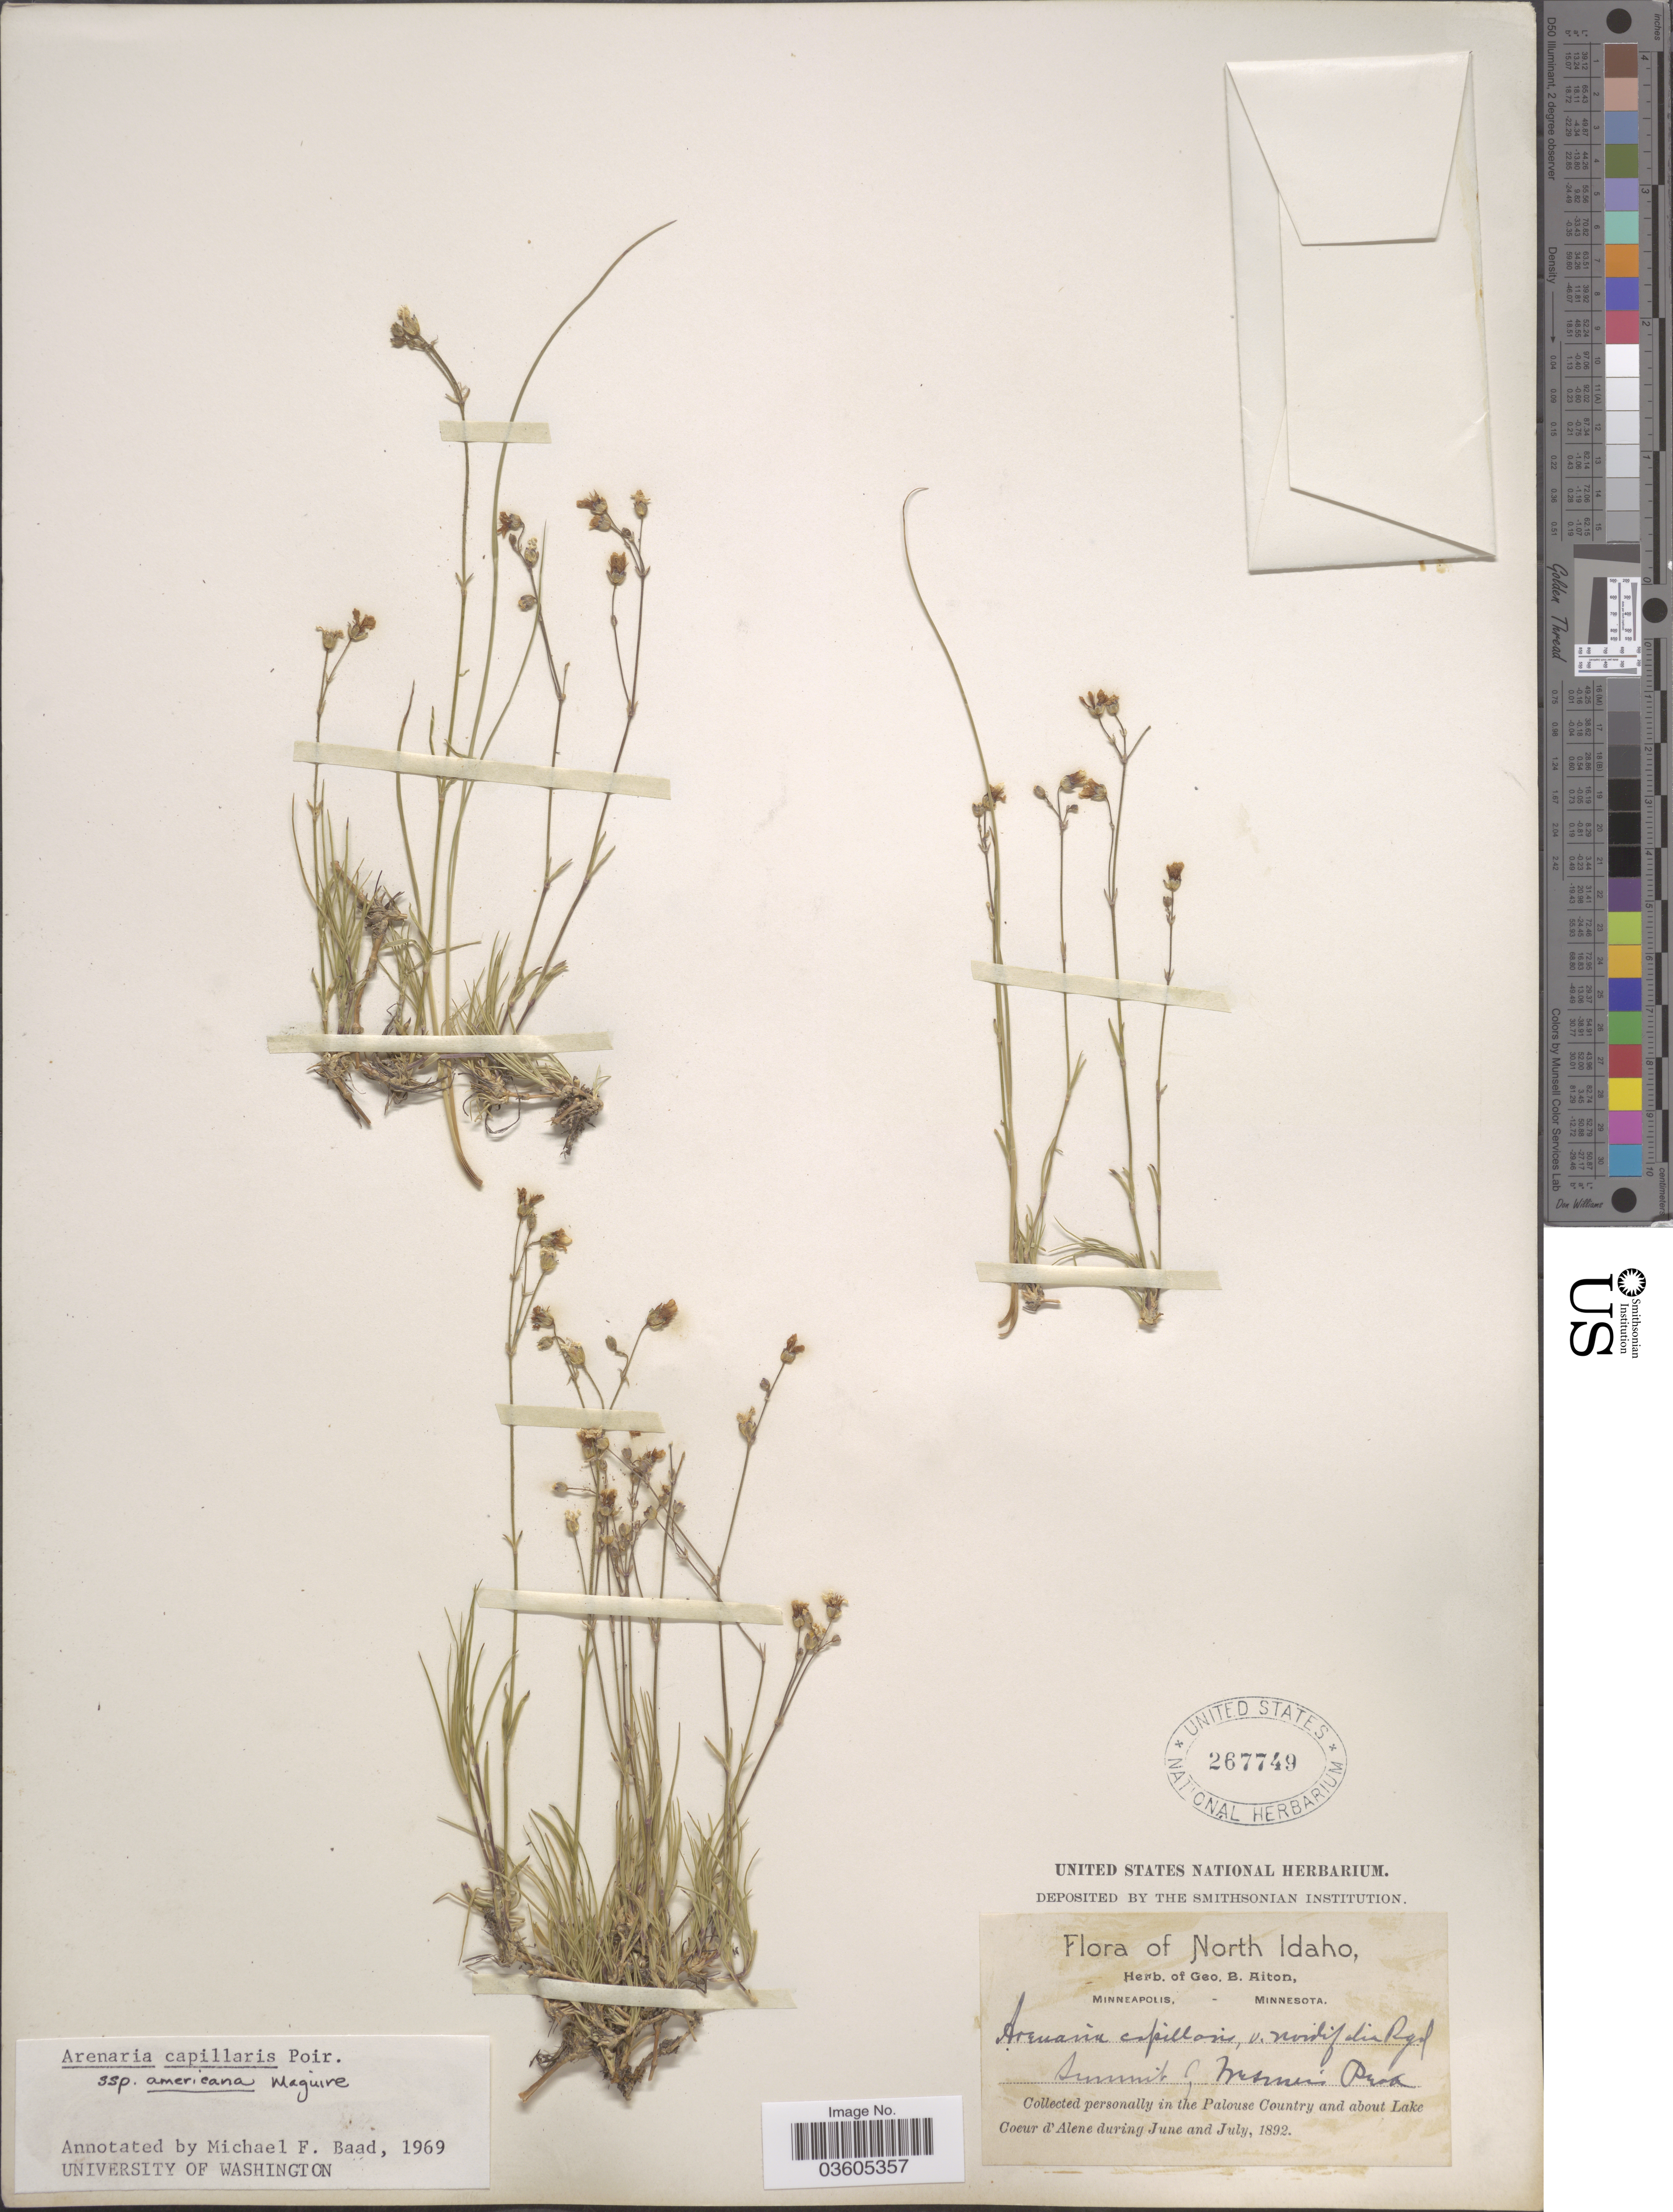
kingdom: Plantae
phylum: Tracheophyta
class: Magnoliopsida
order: Caryophyllales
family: Caryophyllaceae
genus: Eremogone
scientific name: Eremogone capillaris var. americana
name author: (Maguire) R.L. Hartm. & Rabeler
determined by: U.S. National Herbarium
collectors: G. B. Aiton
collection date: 1892-06/1892-07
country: United States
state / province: Idaho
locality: North Idaho. Summit of Wiesner's Peak. In the Palouse Country and about Lake Coeur d'Alene.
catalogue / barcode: US 267749